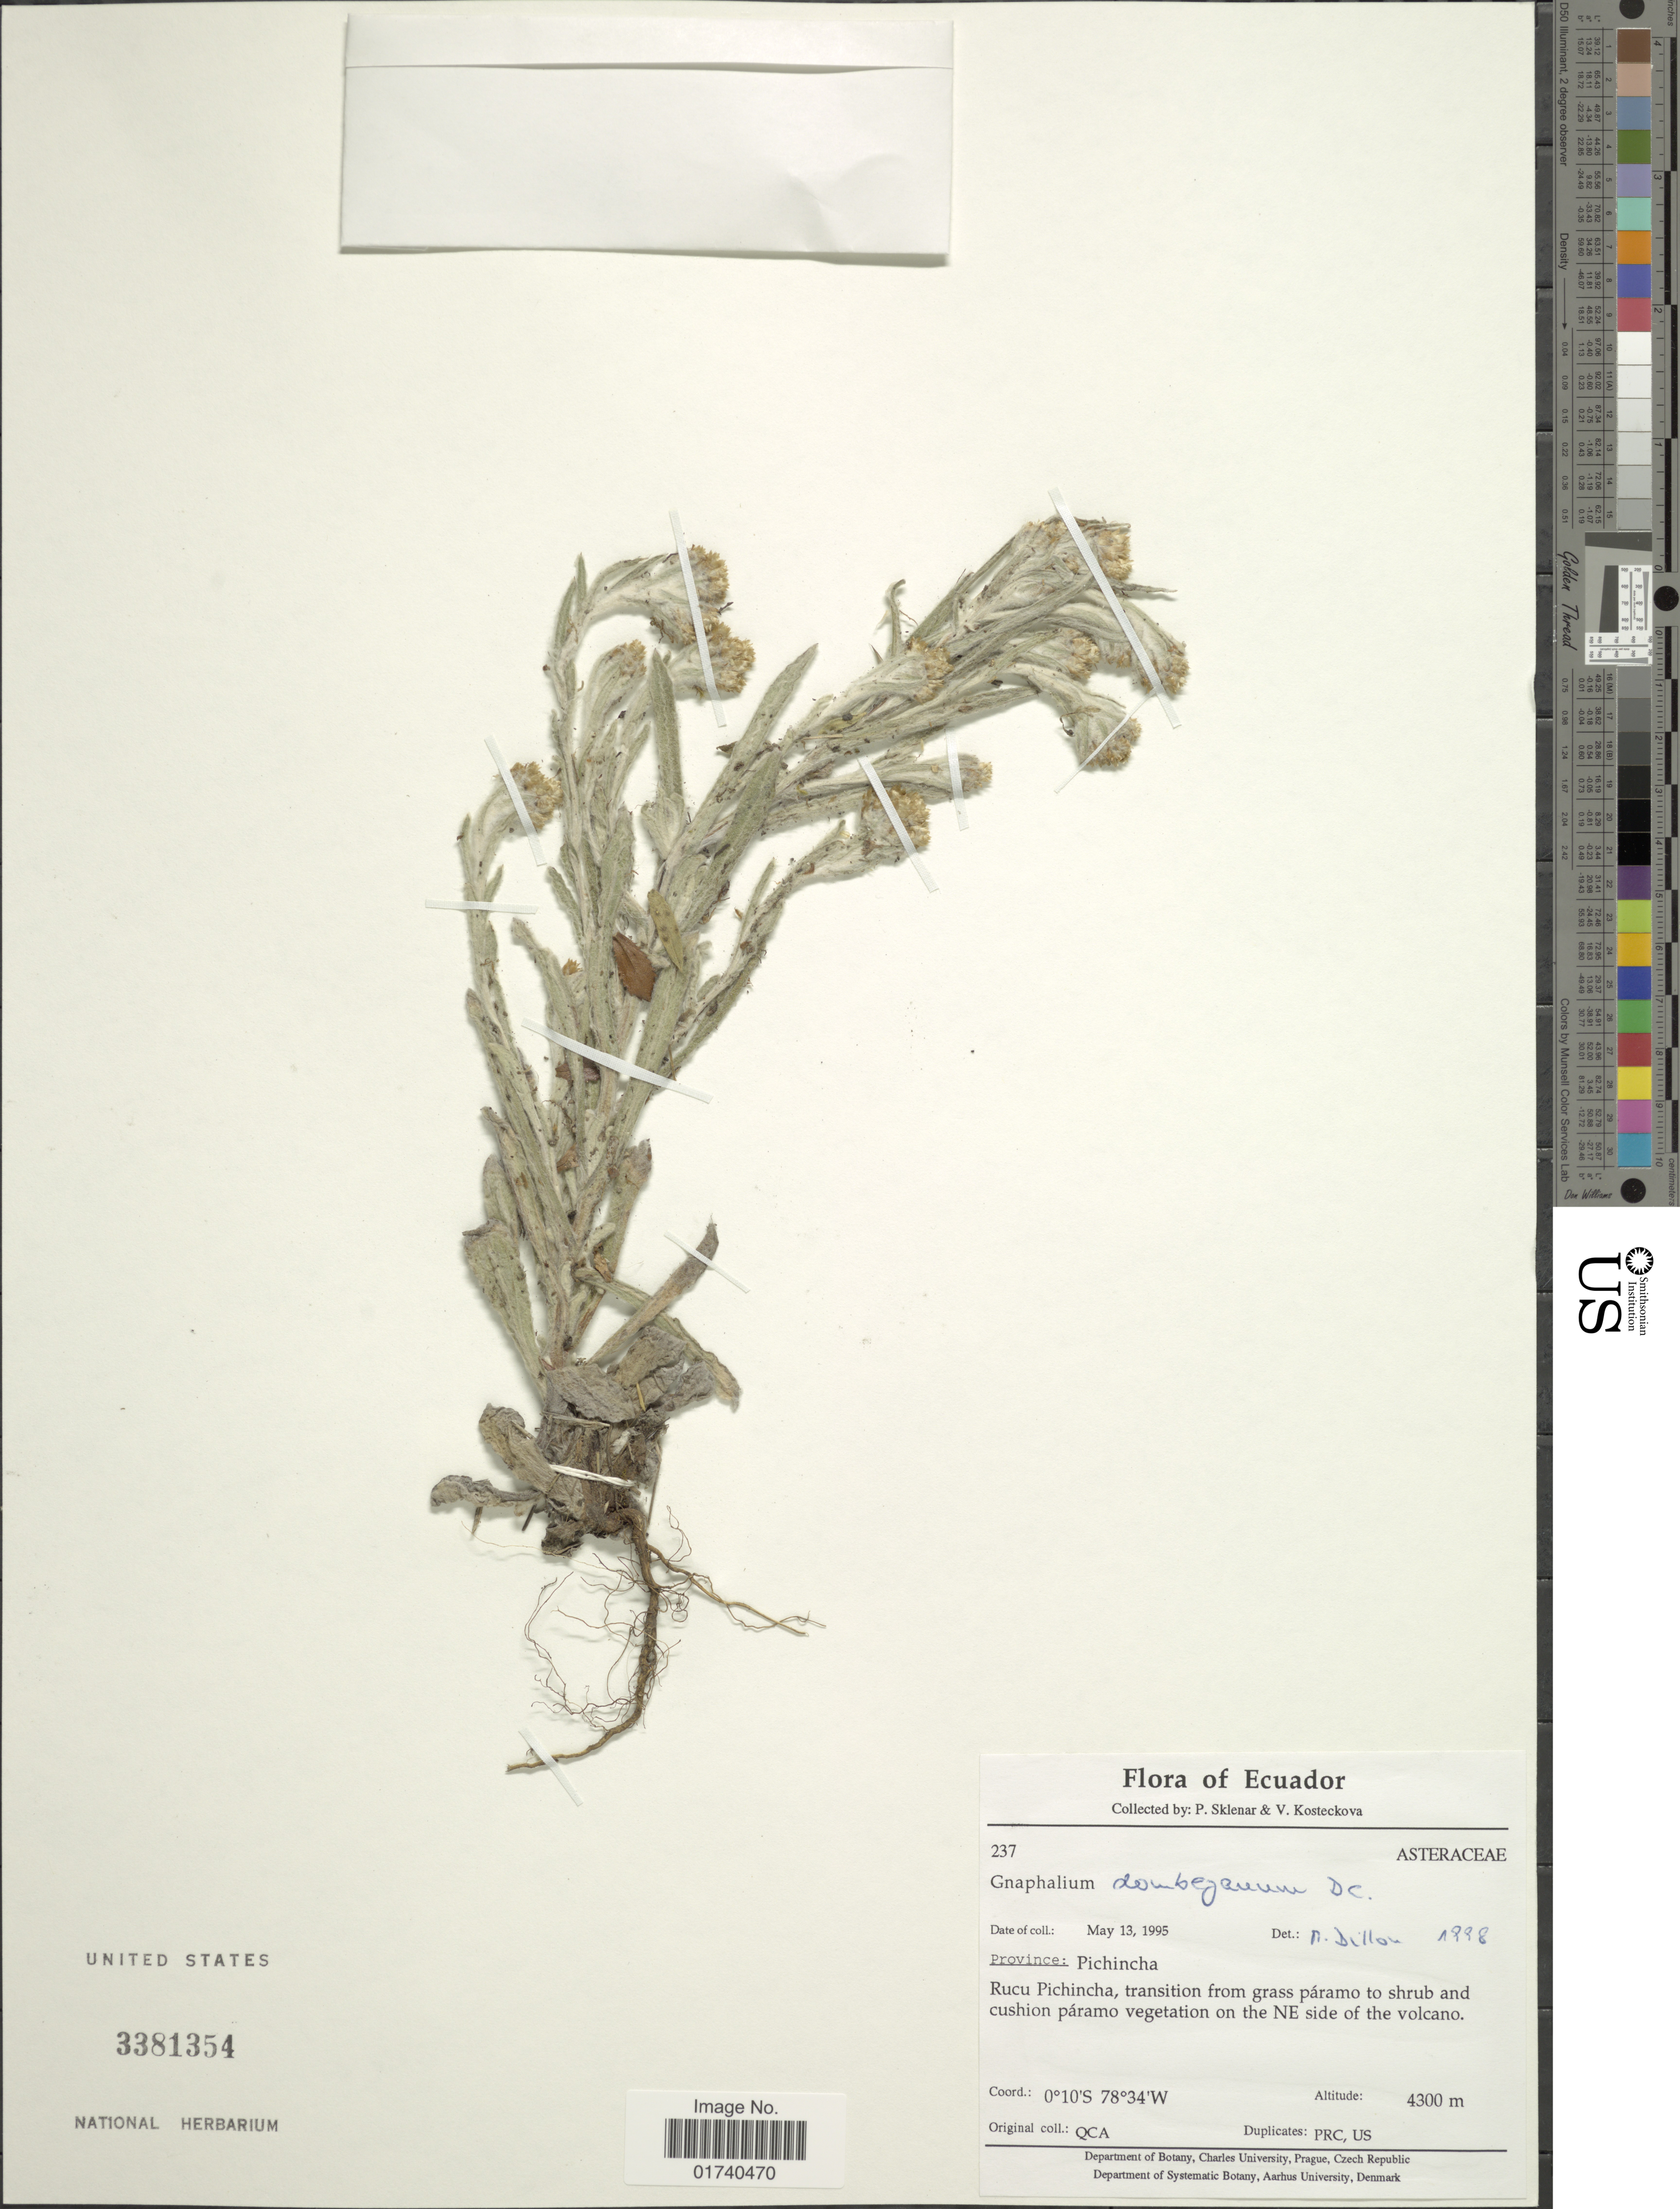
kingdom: Plantae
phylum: Tracheophyta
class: Magnoliopsida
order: Asterales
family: Asteraceae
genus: Pseudognaphalium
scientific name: Pseudognaphalium dombeyanum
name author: (DC.) Anderb.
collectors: P. Sklenár & V. Sklenárová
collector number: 237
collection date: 1995-05-13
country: Ecuador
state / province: Pichincha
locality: Rucu Pichincha, transition from grass paramo to shrub and cushion paramo vegatation on the NE side of the volcano.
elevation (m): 4300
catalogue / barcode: US 3381354